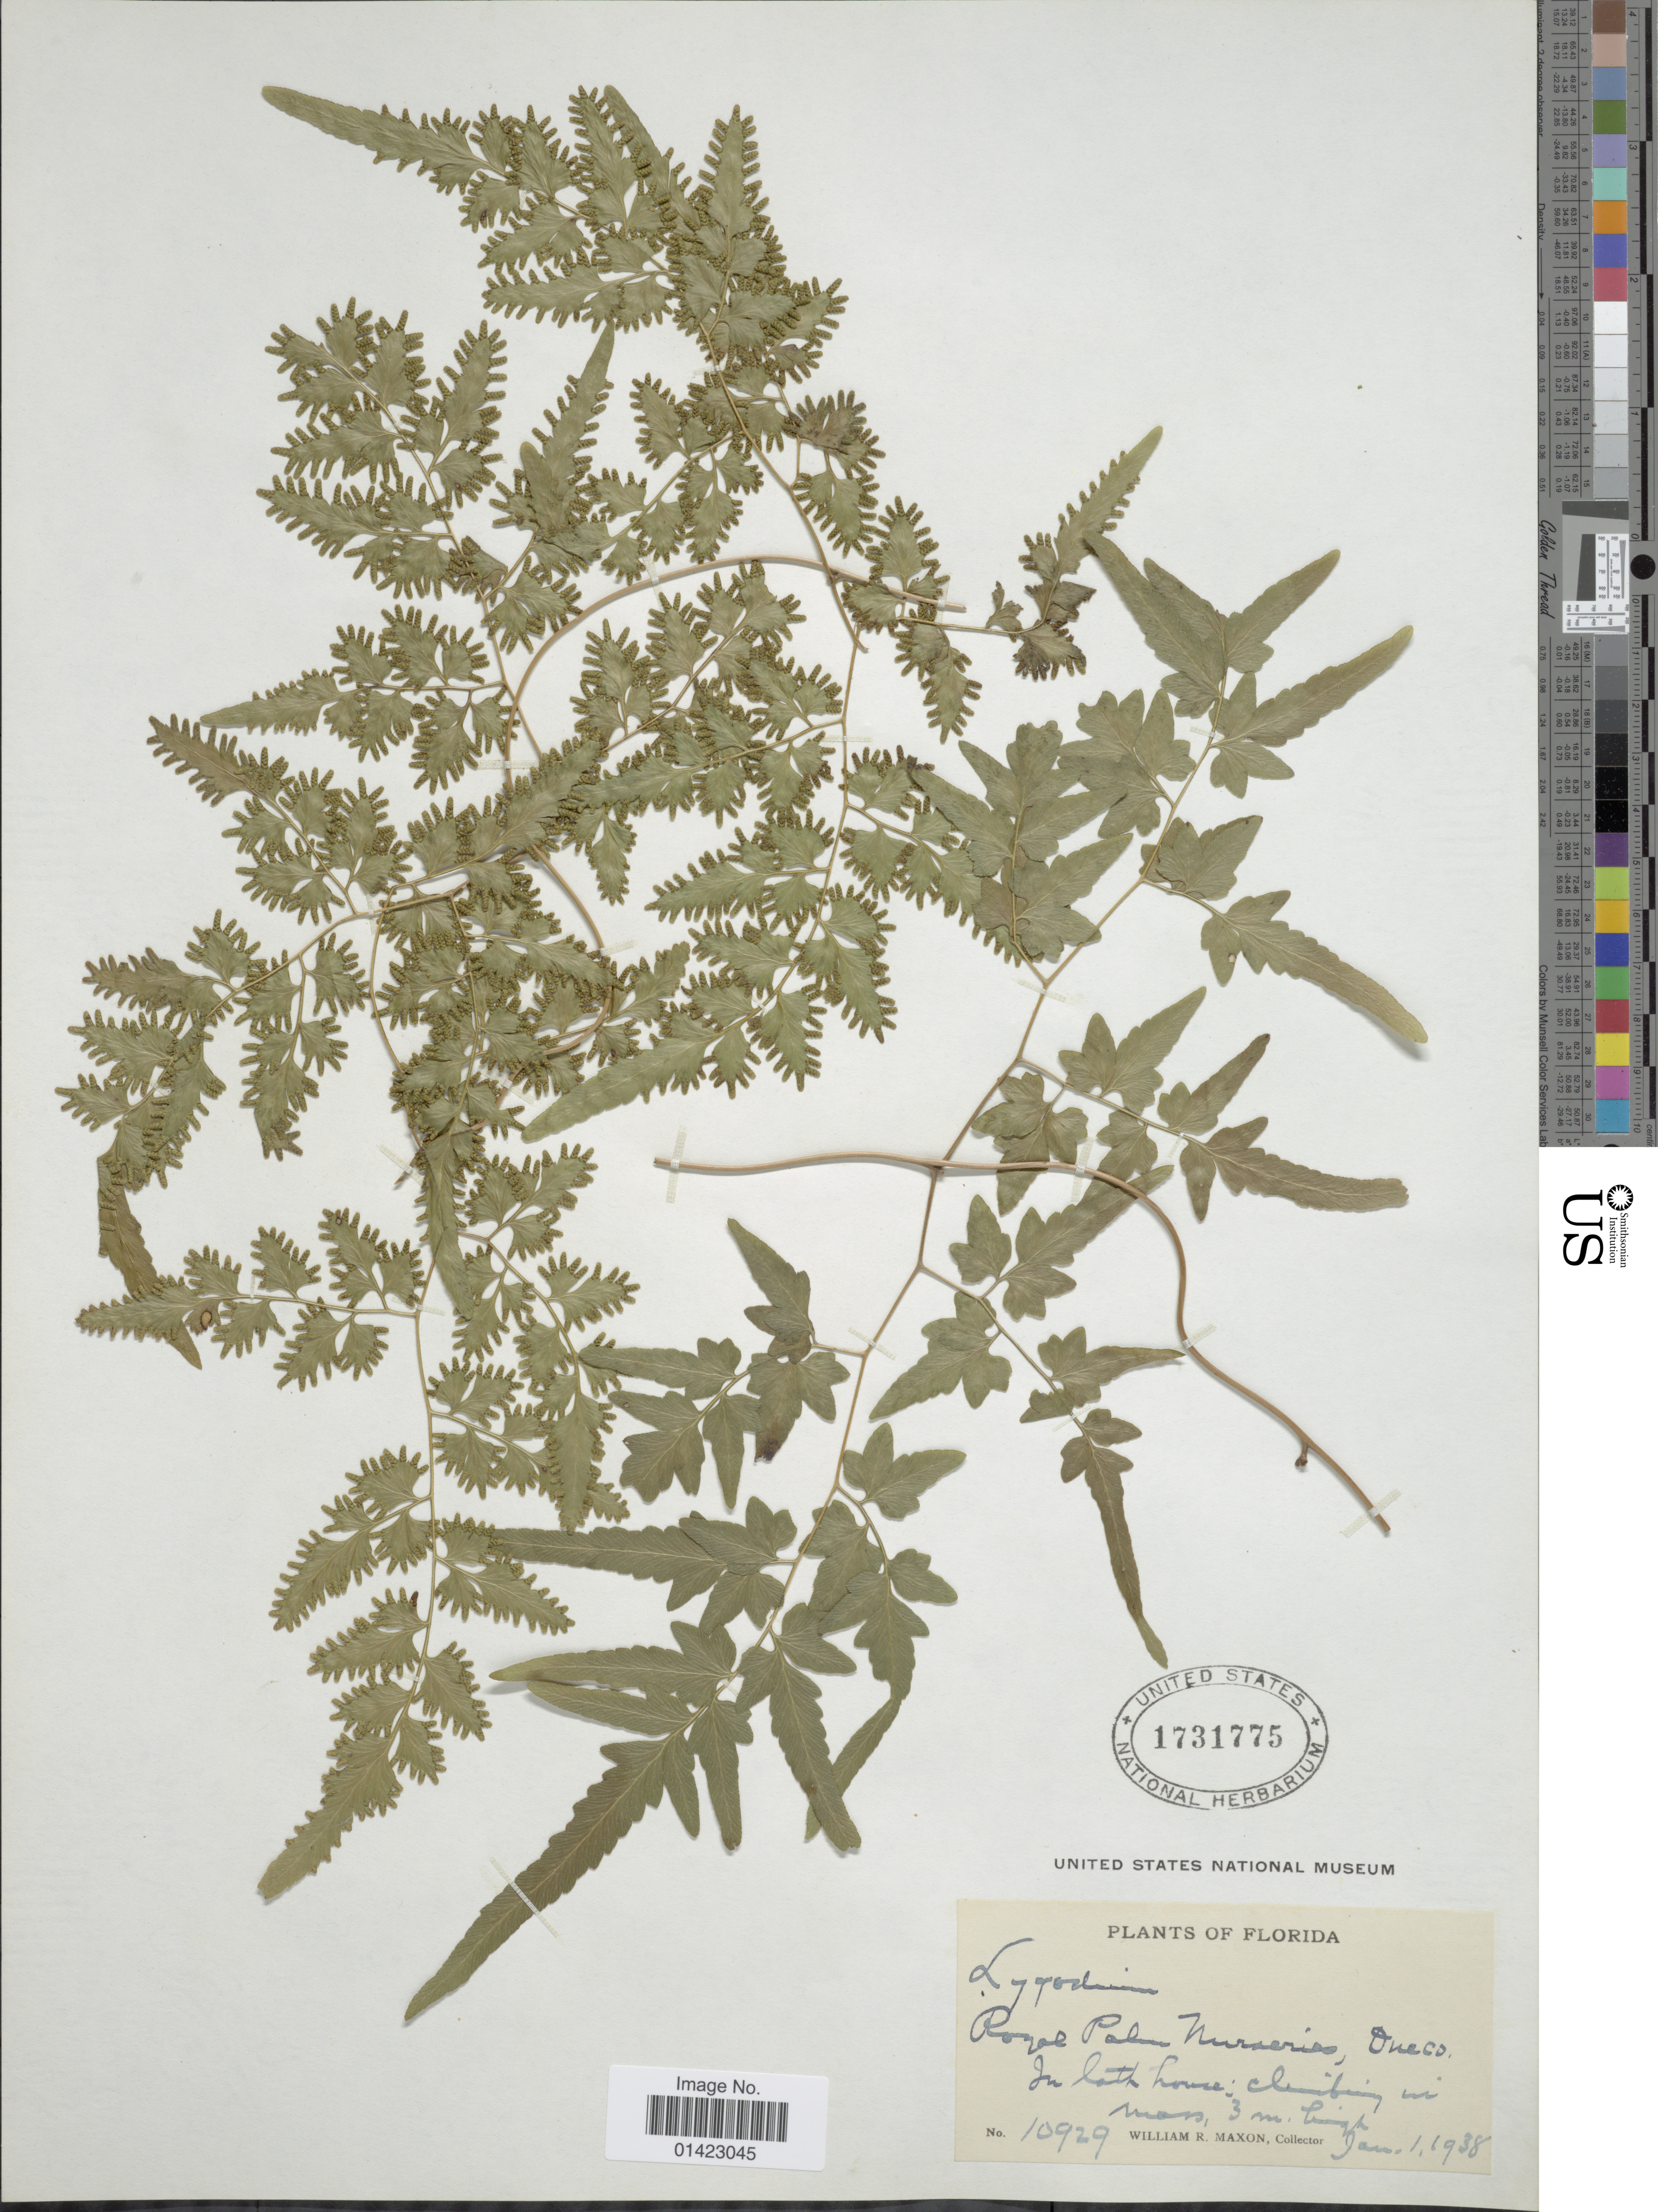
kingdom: Plantae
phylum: Tracheophyta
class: Polypodiopsida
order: Schizaeales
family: Lygodiaceae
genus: Lygodium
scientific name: Lygodium microphyllum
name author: (Cav.) R. Br.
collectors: W. R. Maxon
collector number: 10929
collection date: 1938-01-01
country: United States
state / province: Florida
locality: Royal Palm nurseries, Oneco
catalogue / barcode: US 1731775